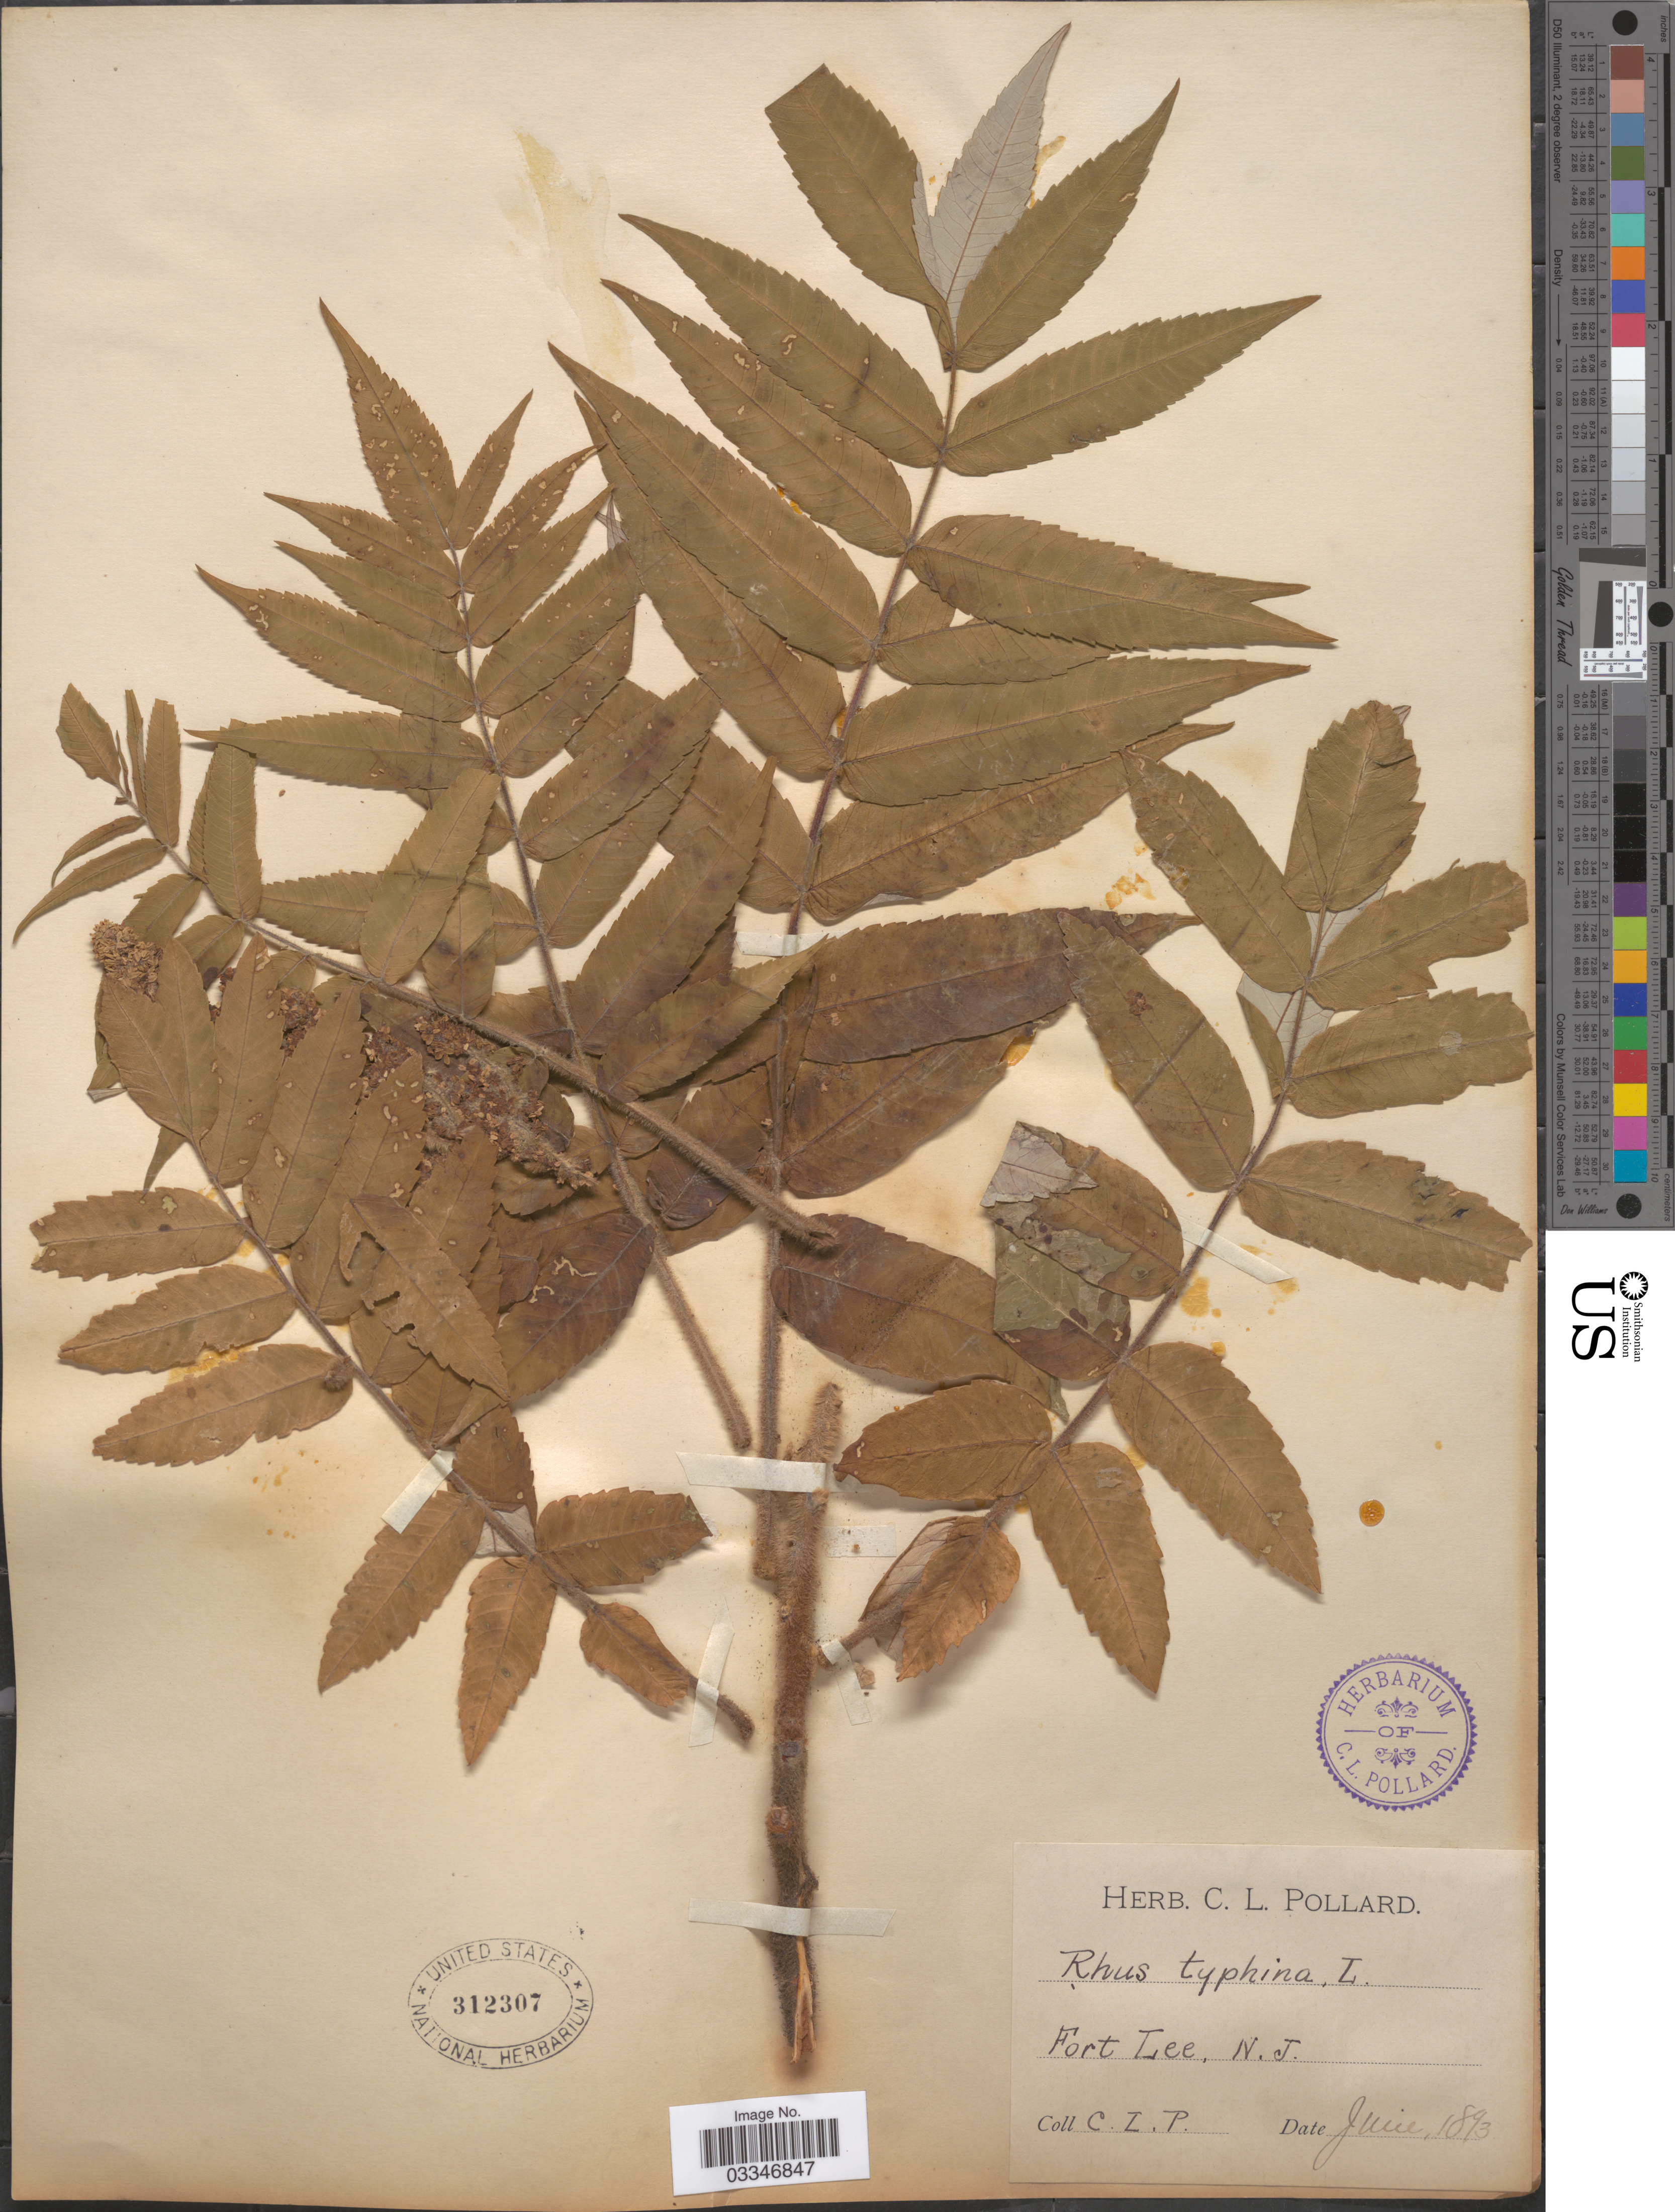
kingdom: Plantae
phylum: Tracheophyta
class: Magnoliopsida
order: Sapindales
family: Anacardiaceae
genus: Rhus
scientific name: Rhus typhina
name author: L.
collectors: C. L. Pollard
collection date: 1893-06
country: United States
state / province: New Jersey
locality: Fort Lee.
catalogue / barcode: US 312307